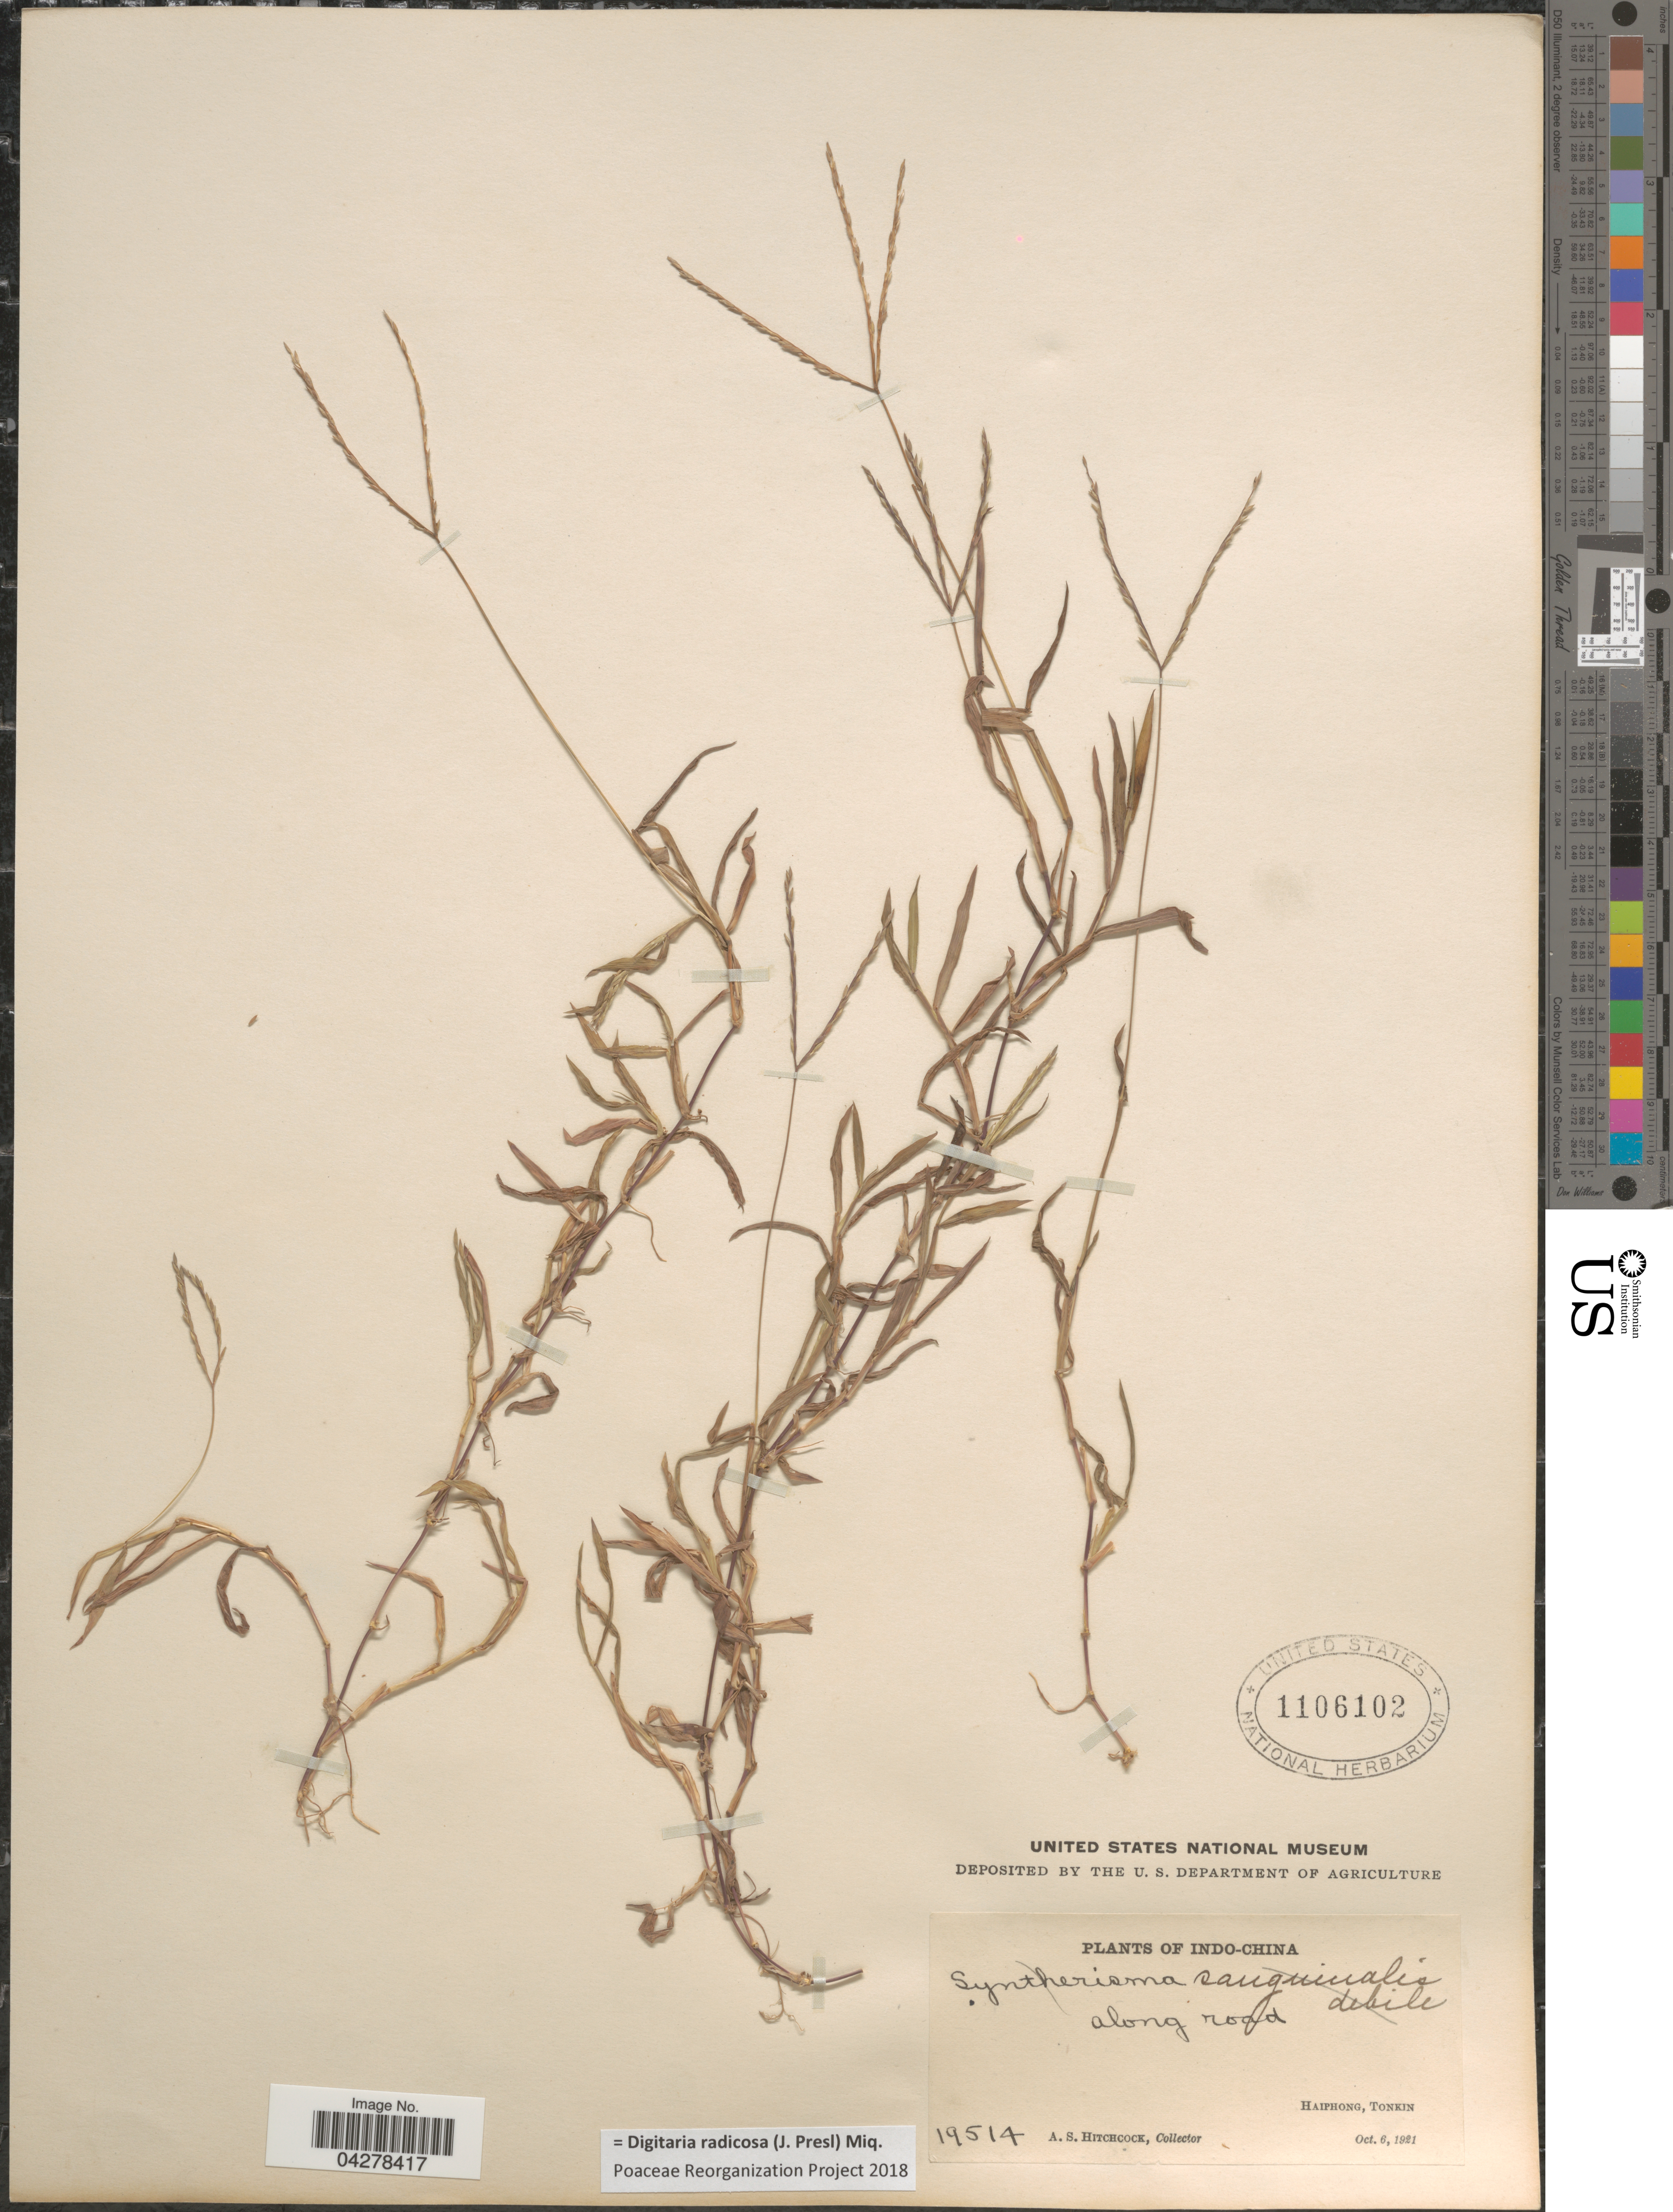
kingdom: Plantae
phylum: Tracheophyta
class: Liliopsida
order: Poales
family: Poaceae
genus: Digitaria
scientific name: Digitaria radicosa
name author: (J. Presl) Miq.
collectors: A. S. Hitchcock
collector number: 19514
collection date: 1921-10-06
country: Vietnam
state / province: Hai Phong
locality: Along road. Haiphong, Tonkin. Indo-China.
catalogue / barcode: US 1106102